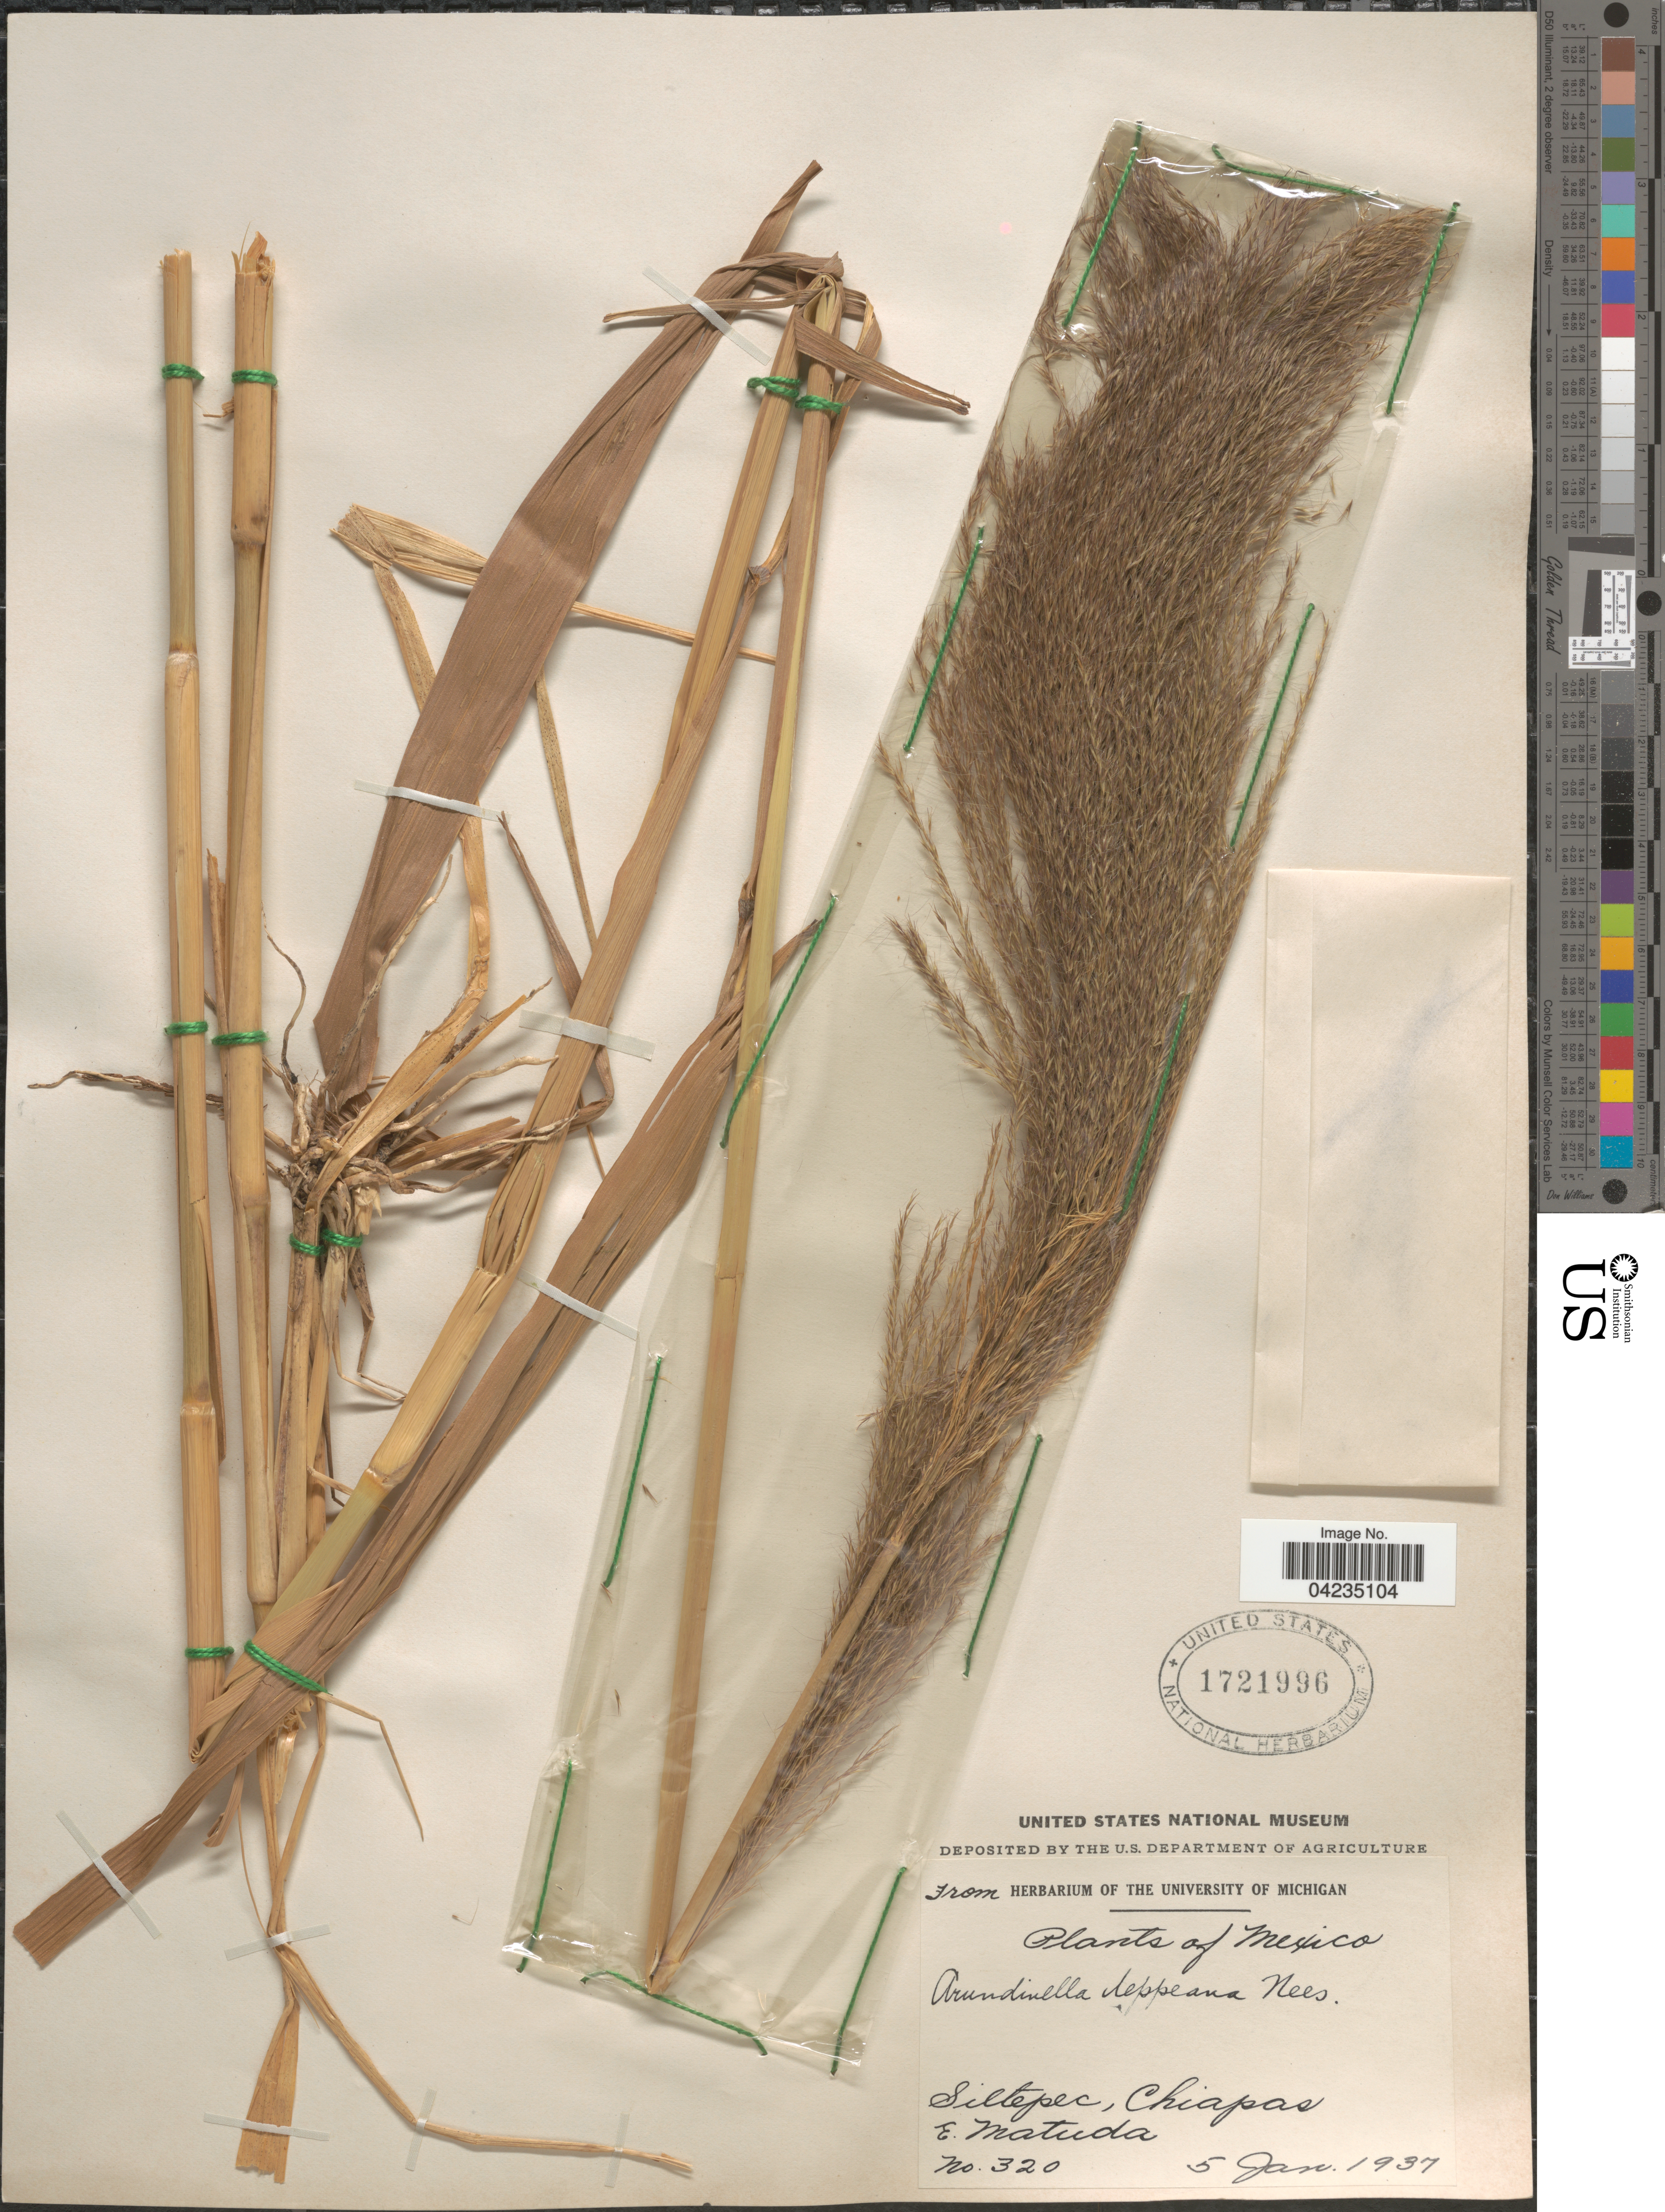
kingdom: Plantae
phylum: Tracheophyta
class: Liliopsida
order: Poales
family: Poaceae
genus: Arundinella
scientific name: Arundinella deppeana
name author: Nees ex Steud.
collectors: E. Matuda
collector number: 320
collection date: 1937-01-05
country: Mexico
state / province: Chiapas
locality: Siltepec.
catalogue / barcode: US 1721996